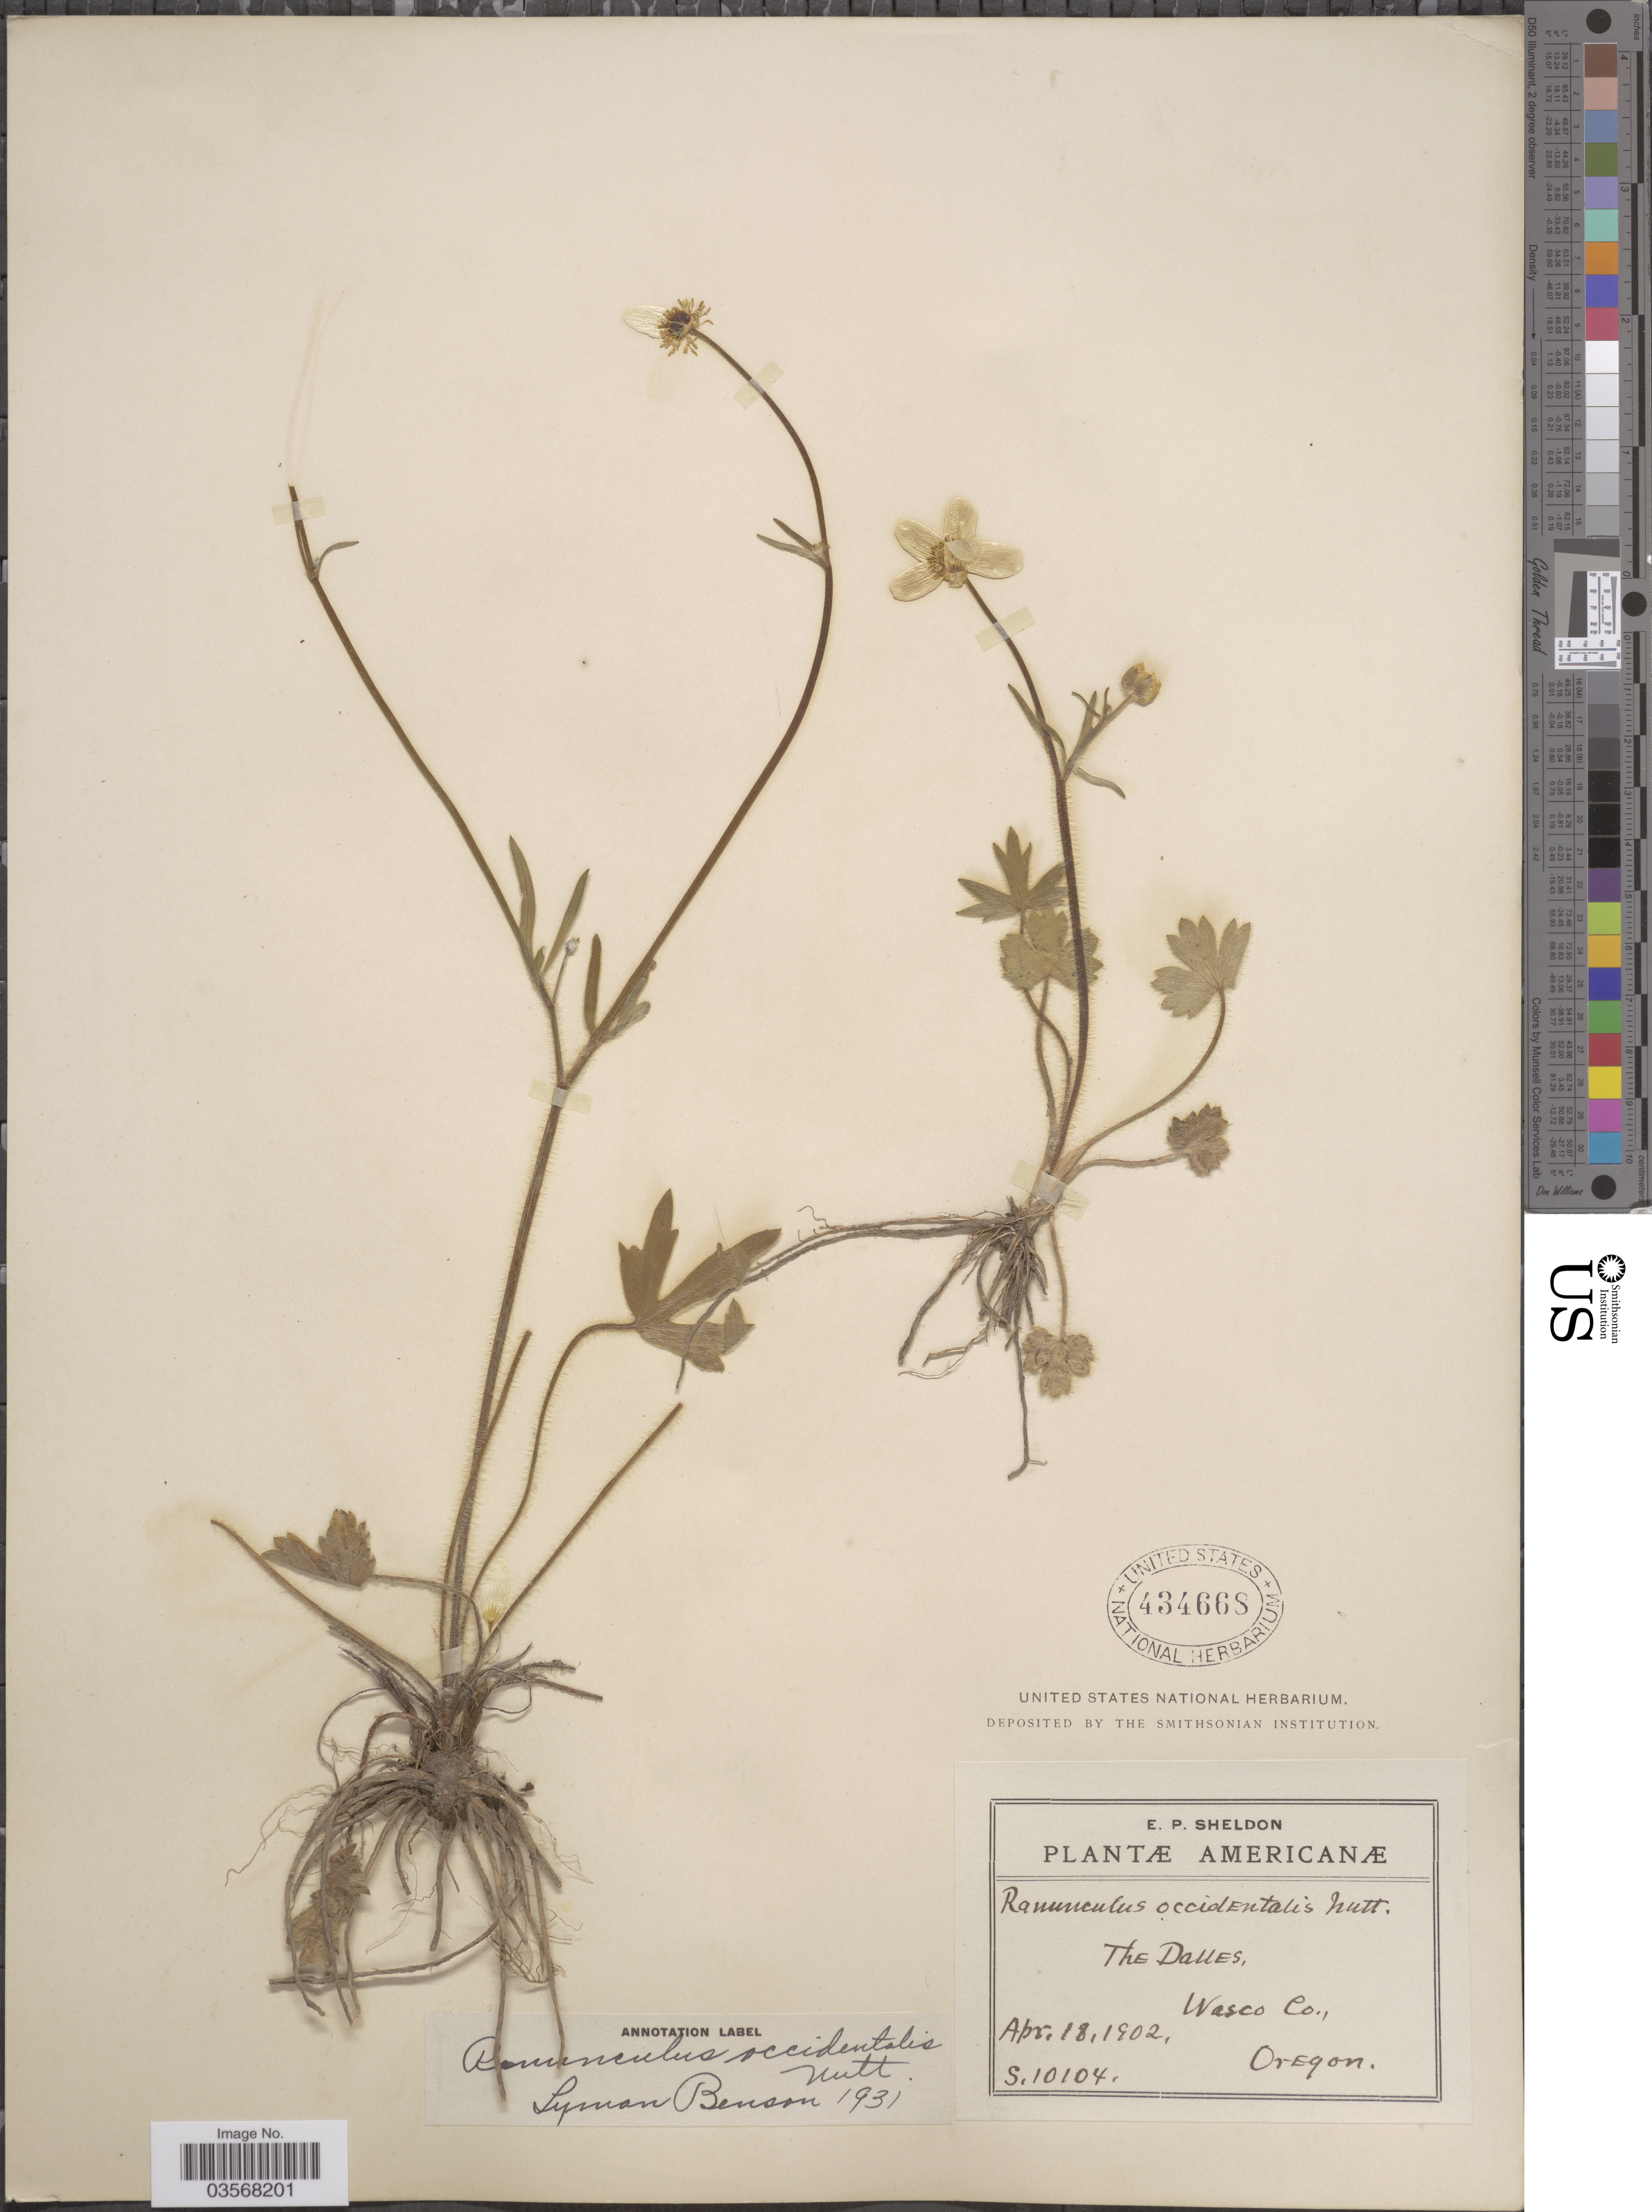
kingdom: Plantae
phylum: Tracheophyta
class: Magnoliopsida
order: Ranunculales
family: Ranunculaceae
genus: Ranunculus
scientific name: Ranunculus occidentalis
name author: Nutt.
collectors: E. P. Sheldon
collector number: S.10104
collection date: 1902-04-18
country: United States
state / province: Oregon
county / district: Wasco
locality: The Dalles, Wasco Co.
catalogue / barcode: US 434668